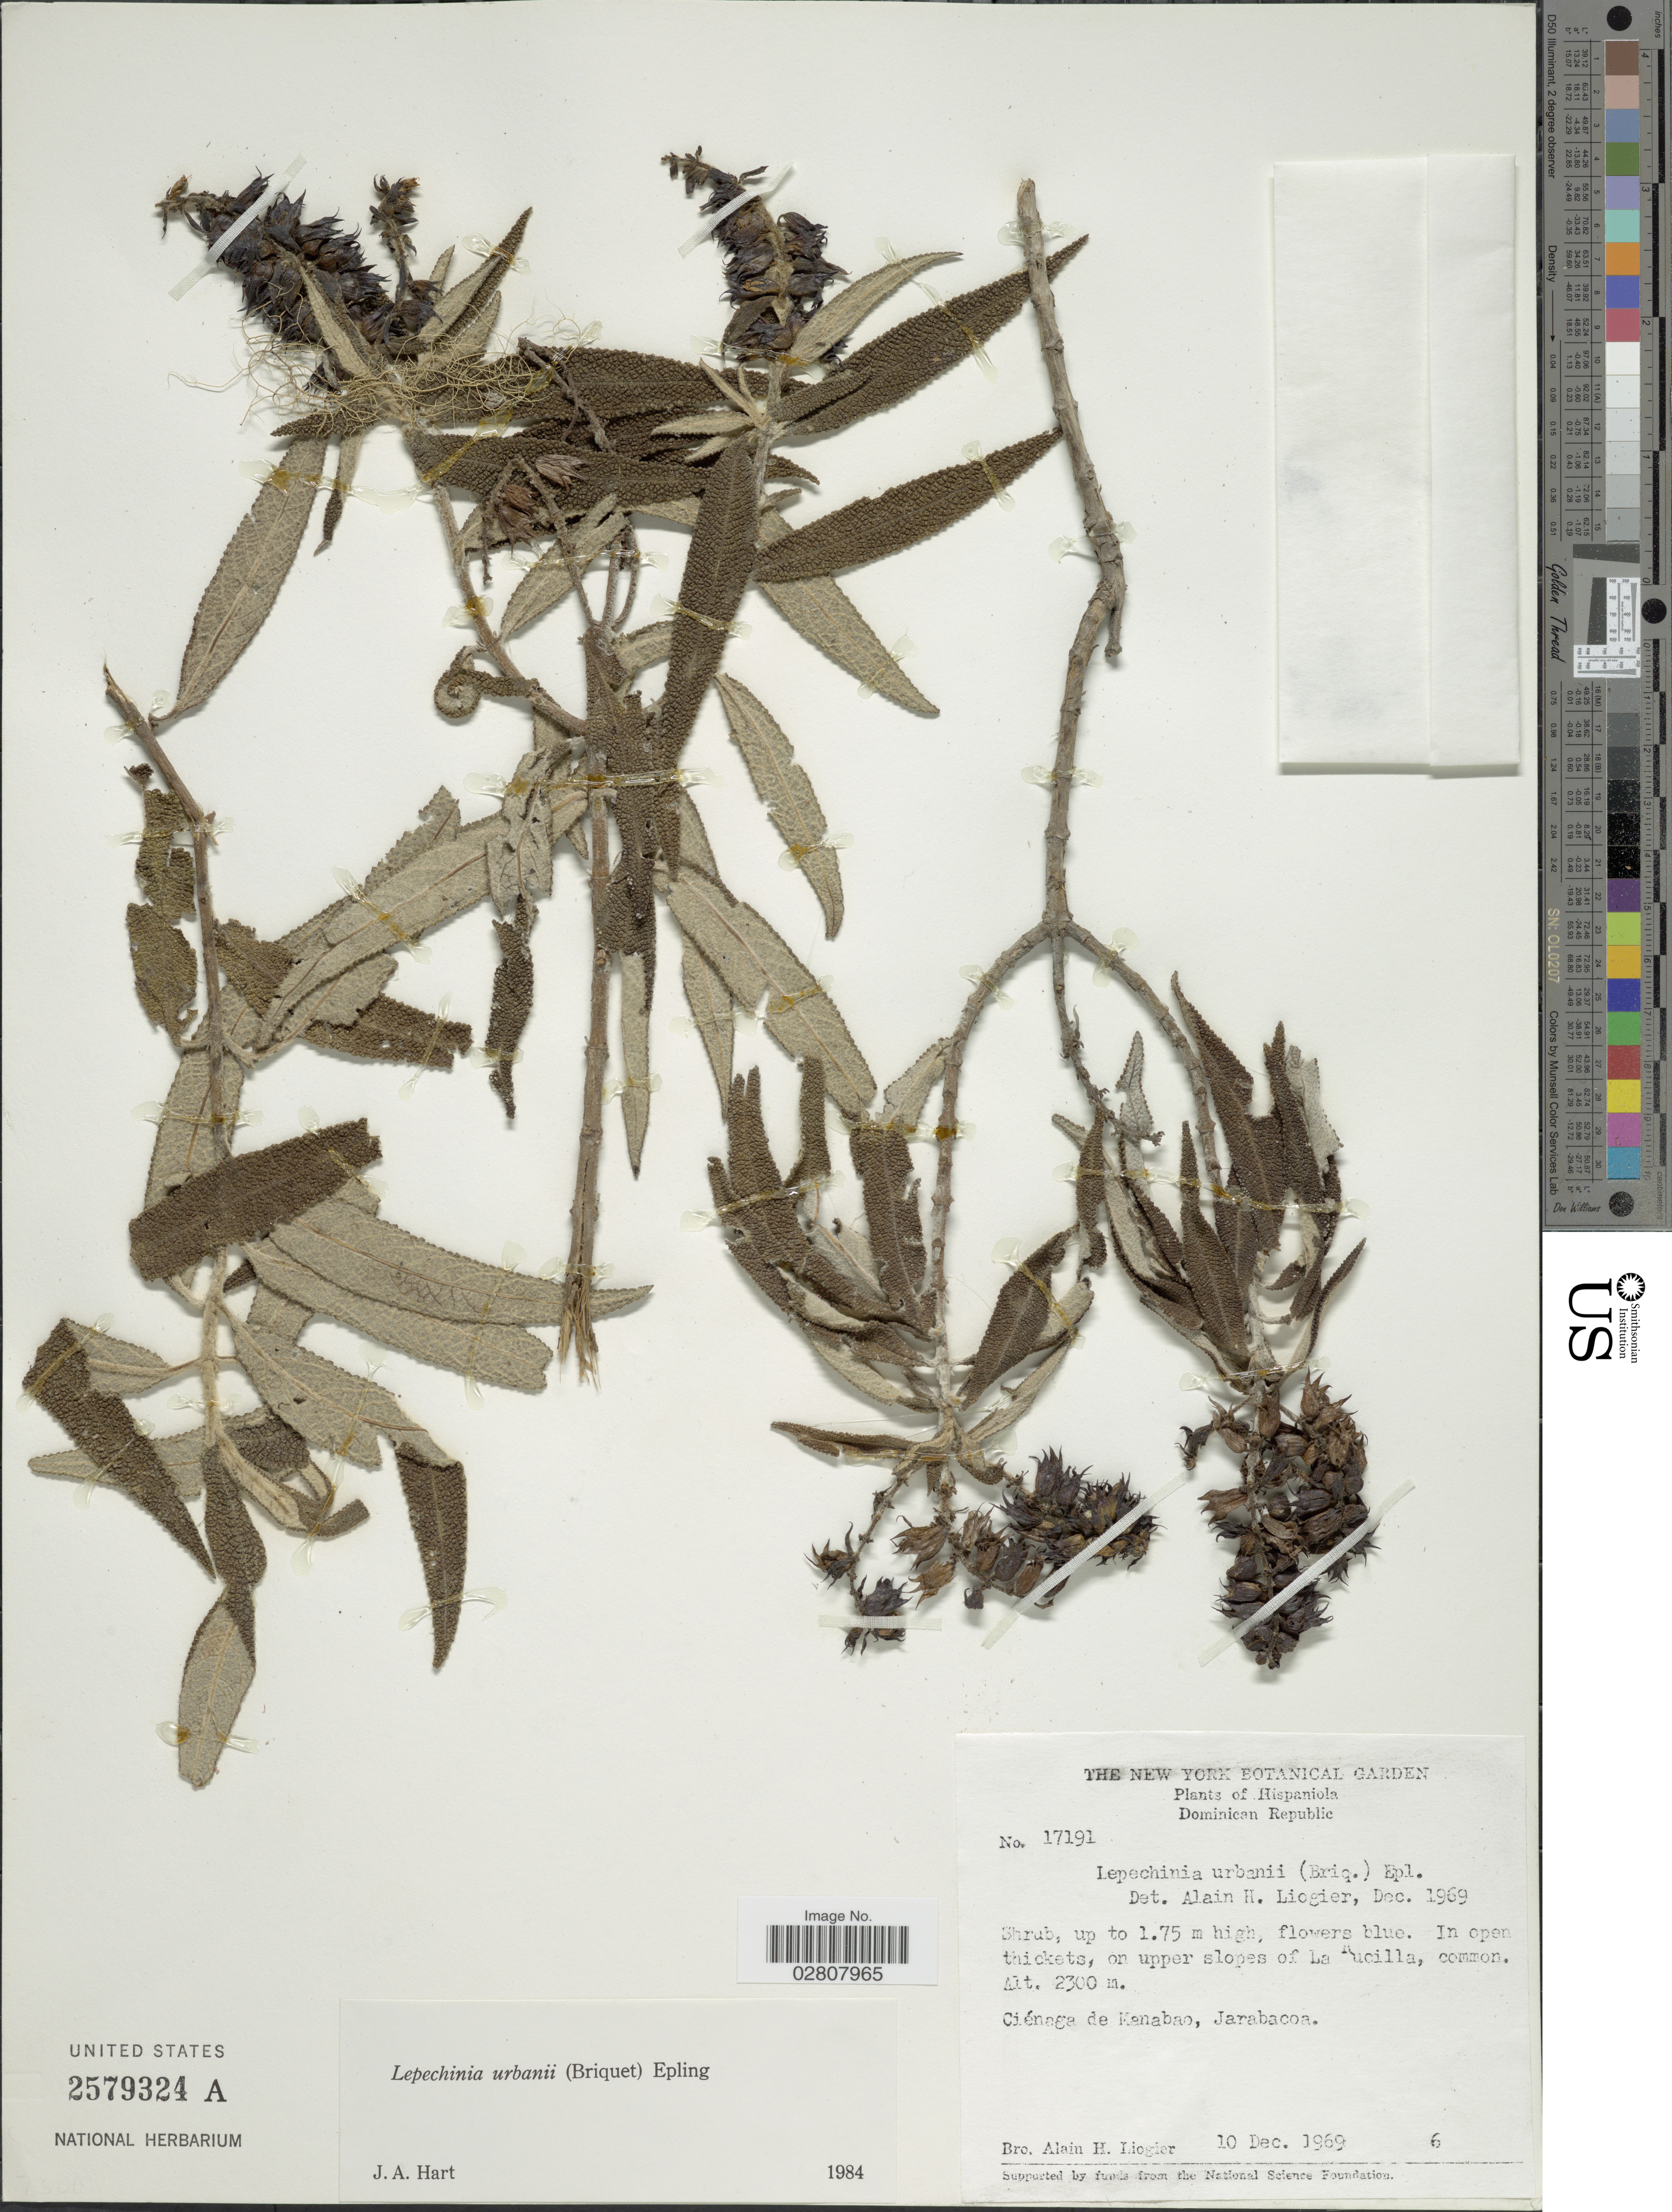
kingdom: Plantae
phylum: Tracheophyta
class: Magnoliopsida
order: Lamiales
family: Lamiaceae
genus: Lepechinia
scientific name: Lepechinia urbanii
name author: (Briq.) Epling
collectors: A. H. Liogier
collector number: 17191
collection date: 1969-12-10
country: Dominican Republic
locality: Hispaniola. In open thickets, on upper slopes of La Rucilla.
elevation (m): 2300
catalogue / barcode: US 2579324A